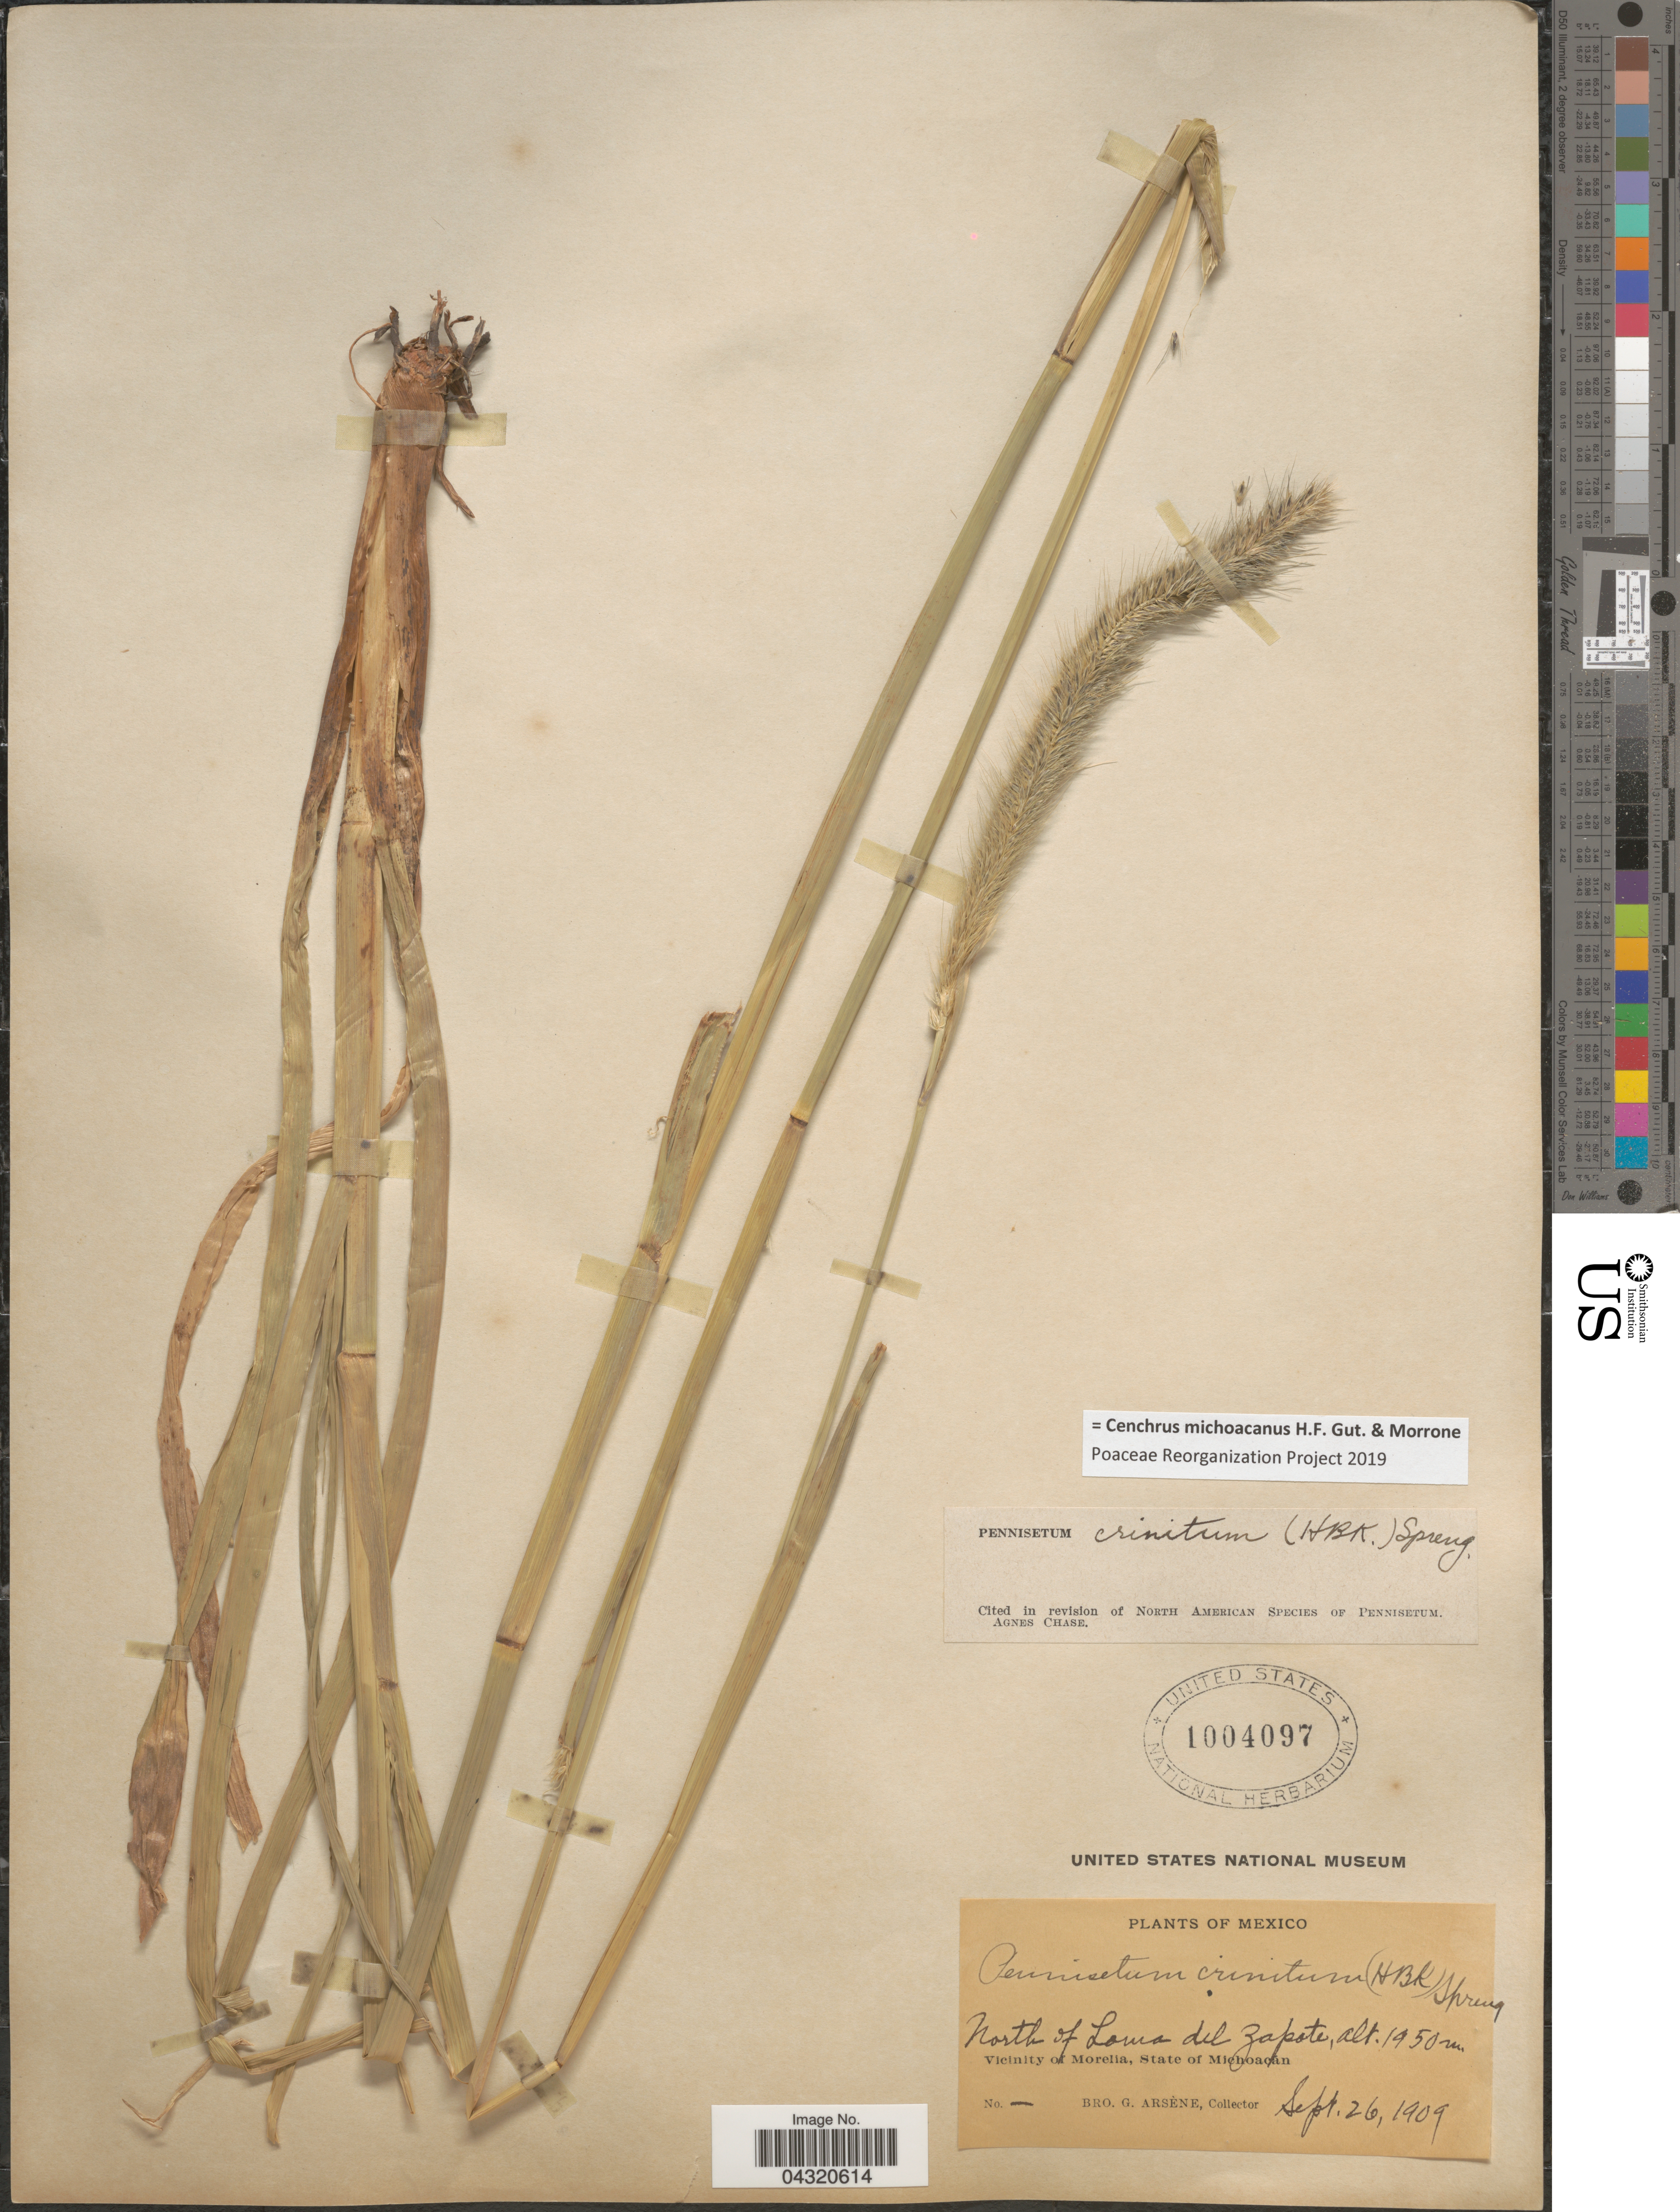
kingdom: Plantae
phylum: Tracheophyta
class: Liliopsida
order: Poales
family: Poaceae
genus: Cenchrus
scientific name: Cenchrus michoacanus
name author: H.F. Gut. & Morrone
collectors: Bro. G. Arsène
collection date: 1909-09-26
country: Mexico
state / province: Michoacán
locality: North of Loma del Zapote. Vicinity of Morelia.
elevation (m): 1950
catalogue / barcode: US 1004097